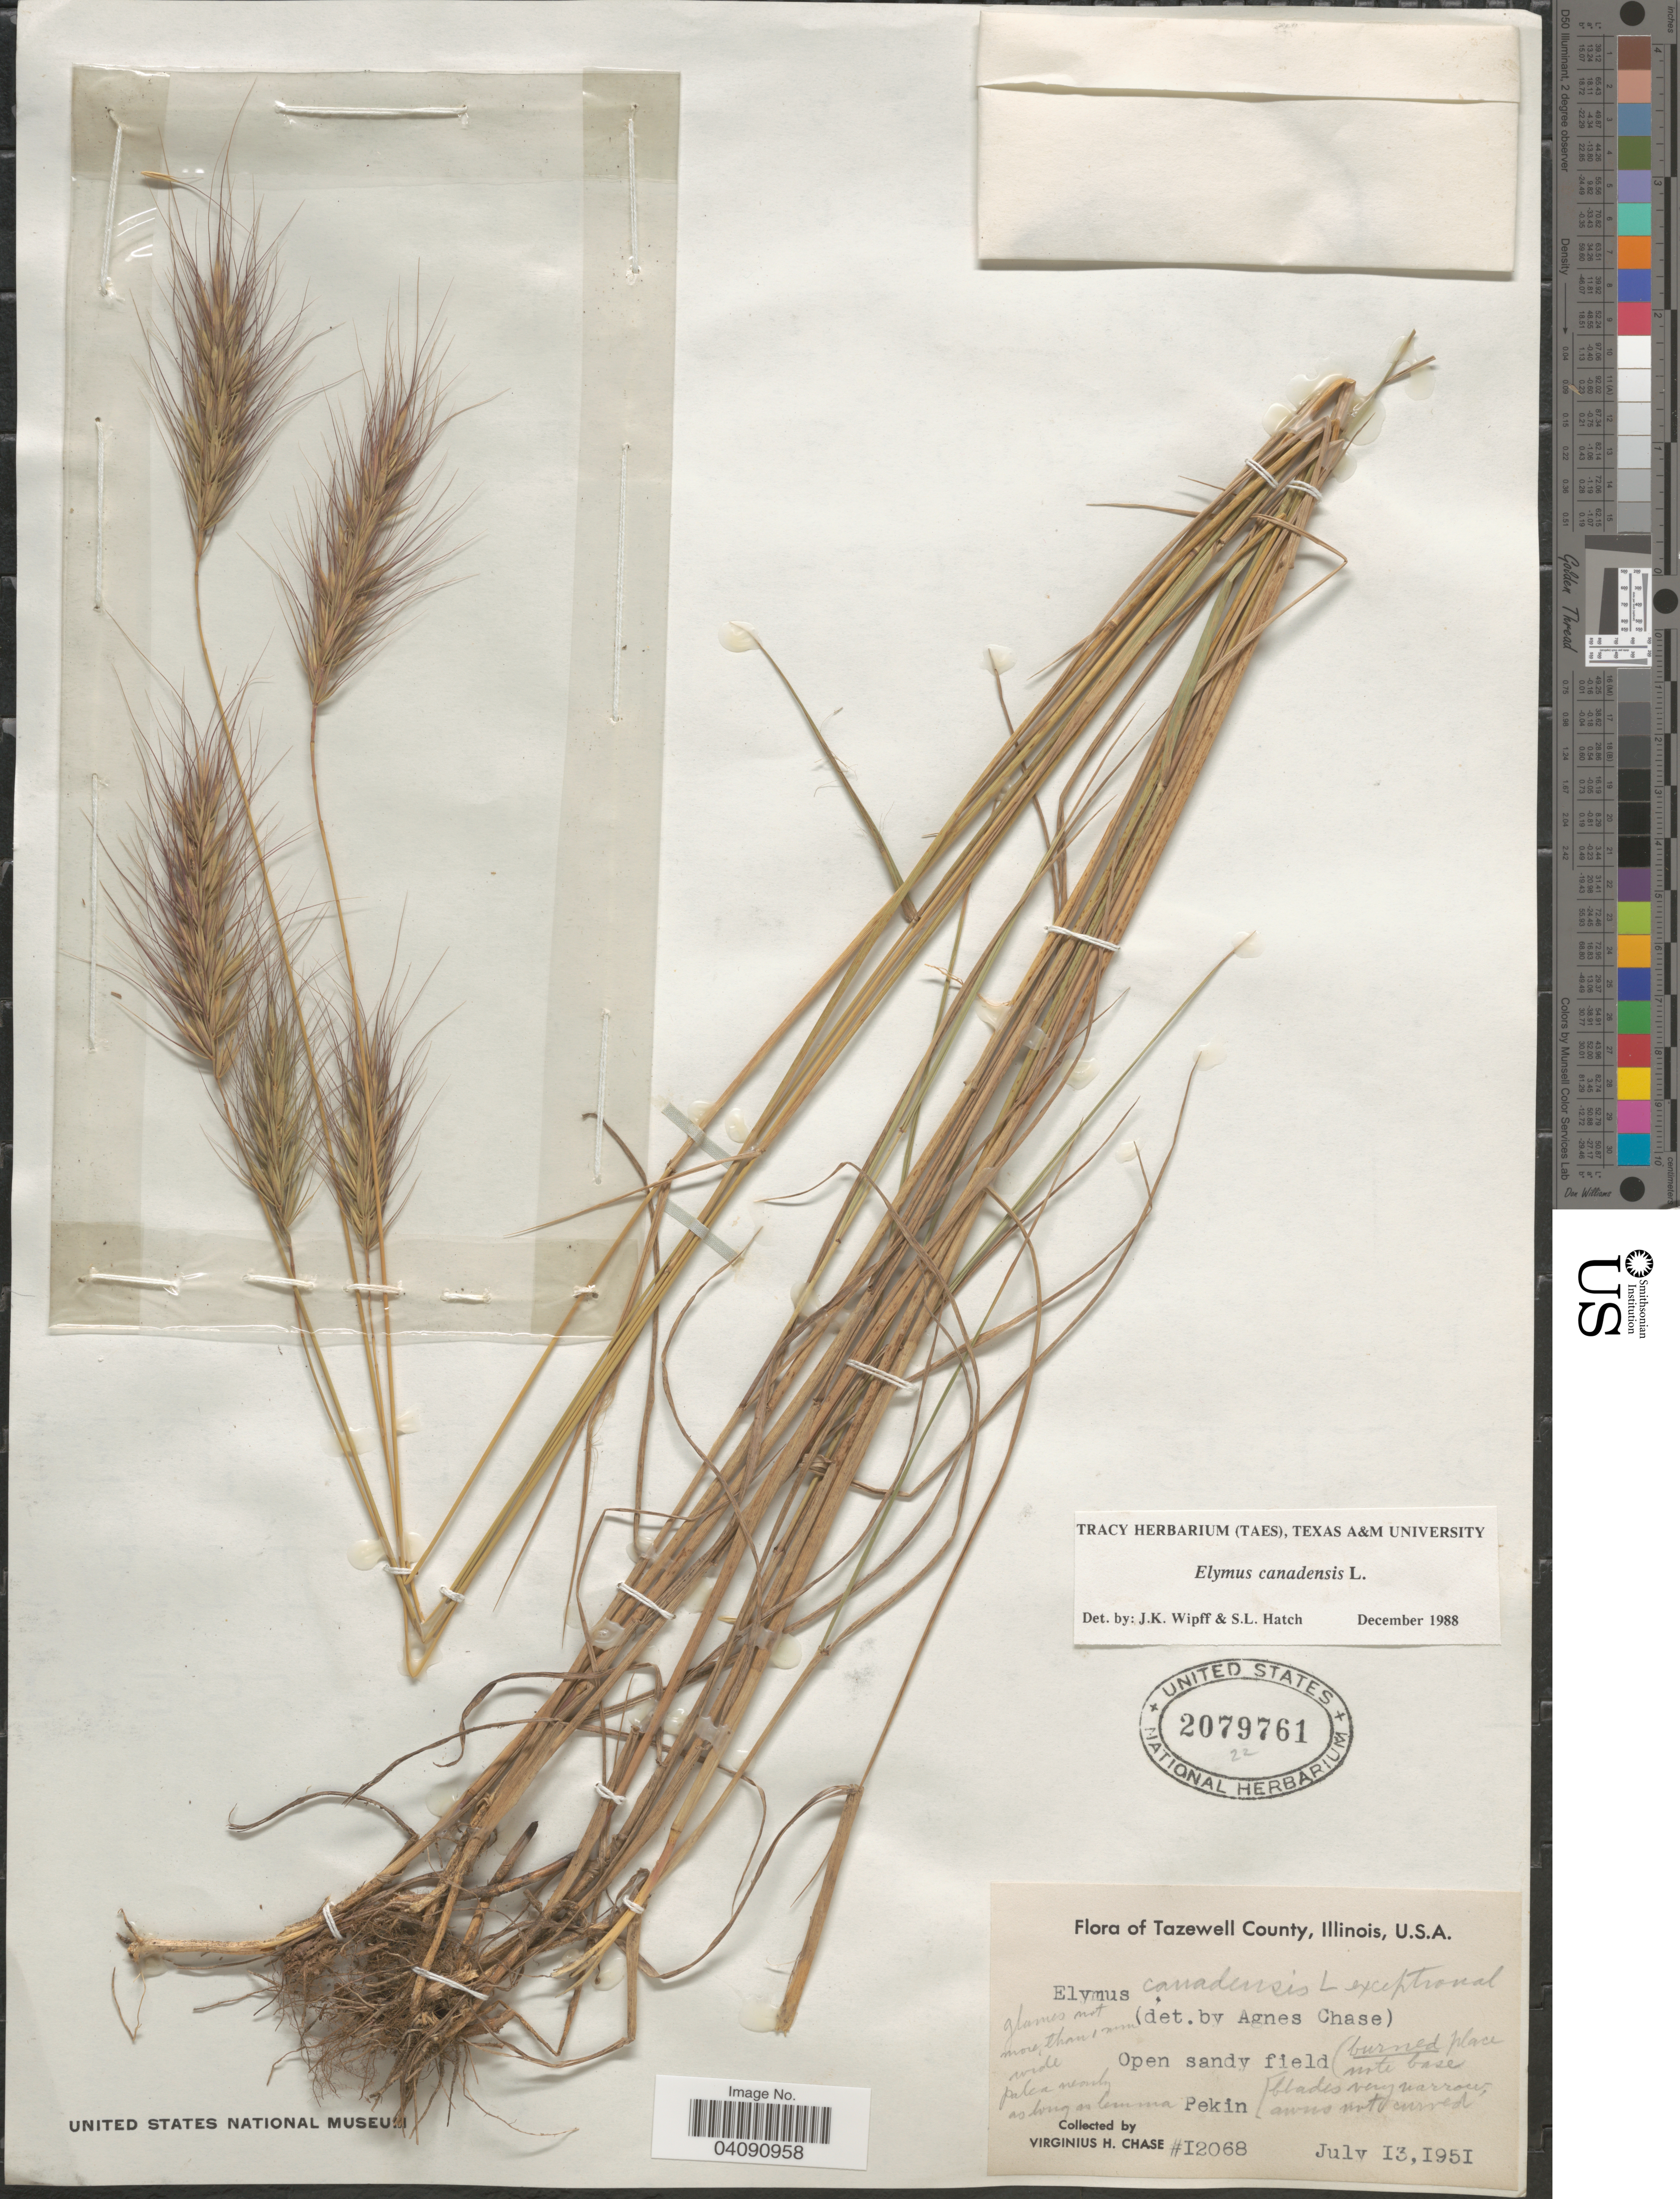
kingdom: Plantae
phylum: Tracheophyta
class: Liliopsida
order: Poales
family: Poaceae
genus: Elymus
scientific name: Elymus canadensis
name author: L.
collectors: V. H. Chase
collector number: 12068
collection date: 1951-07-13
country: United States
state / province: Illinois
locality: Tazewell County. Pekin.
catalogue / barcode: US 2079761